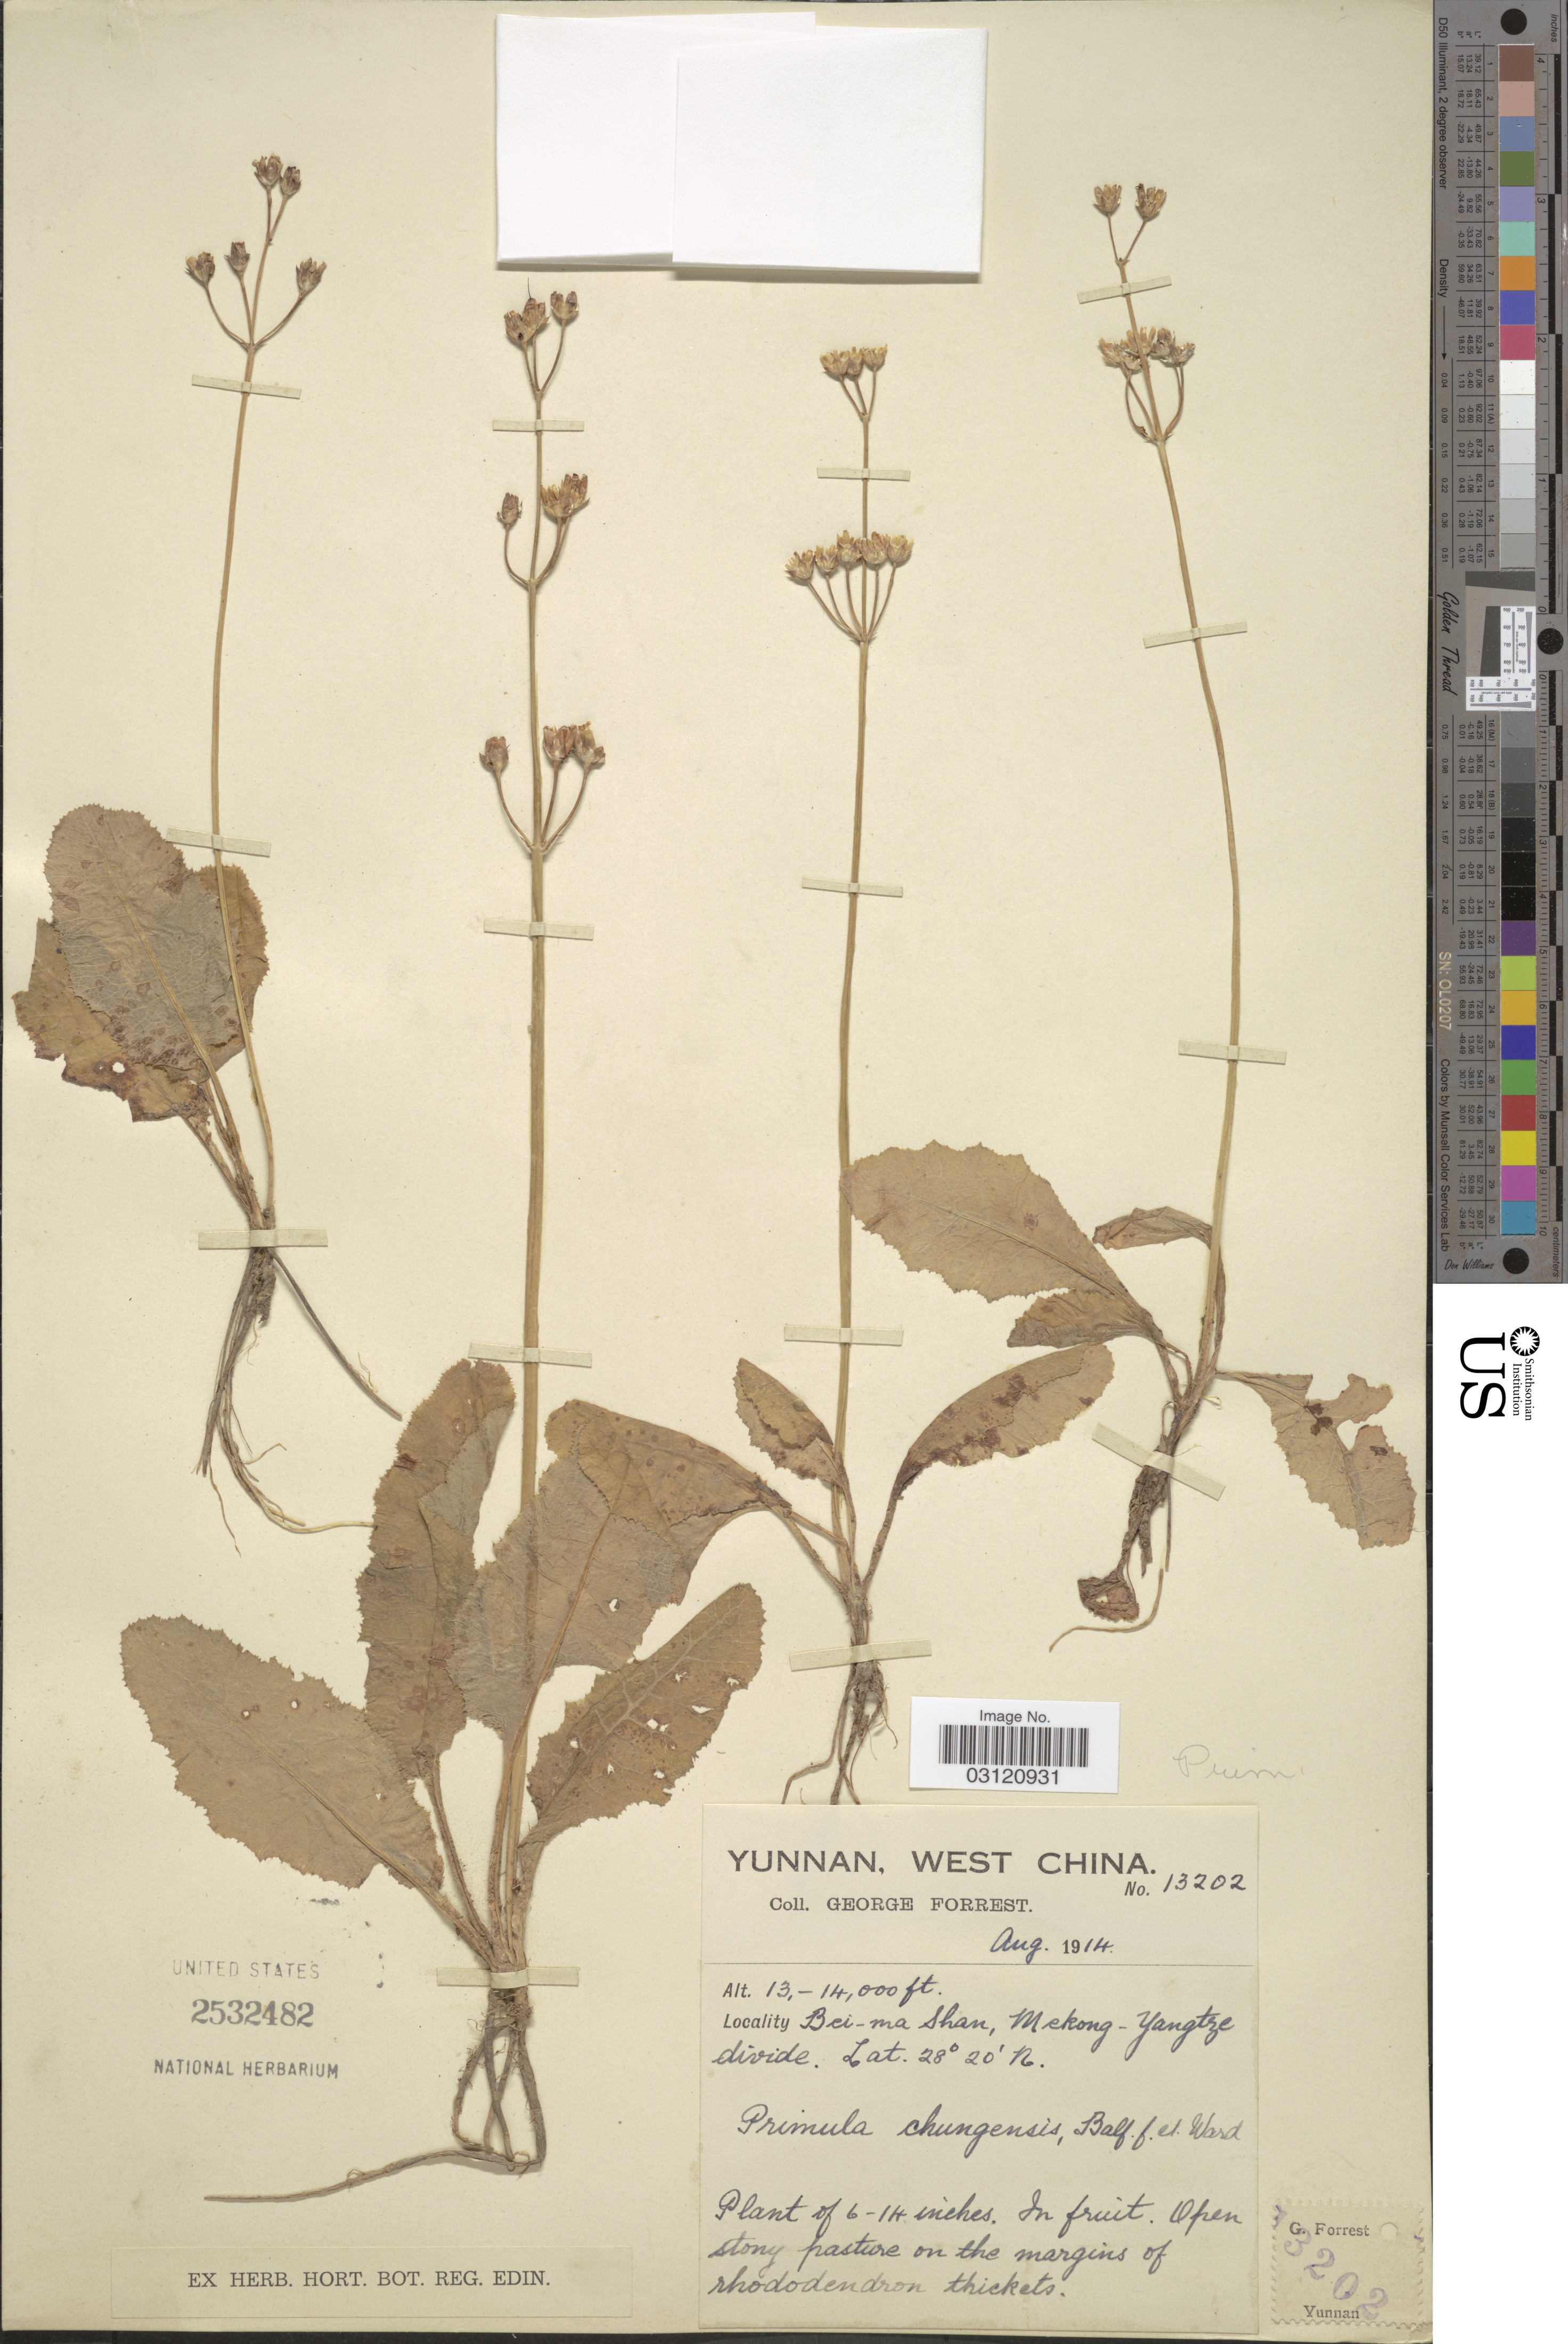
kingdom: Plantae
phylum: Tracheophyta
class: Magnoliopsida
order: Ericales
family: Primulaceae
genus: Primula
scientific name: Primula chungensis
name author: Balf. f. & Kingdon-Ward in Balf. f.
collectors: G. Forrest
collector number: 13202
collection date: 1914-08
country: China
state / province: Yunnan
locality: West China. Bei-ma Shan, Mekong-Yangtze divide.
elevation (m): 3962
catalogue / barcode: US 2532482